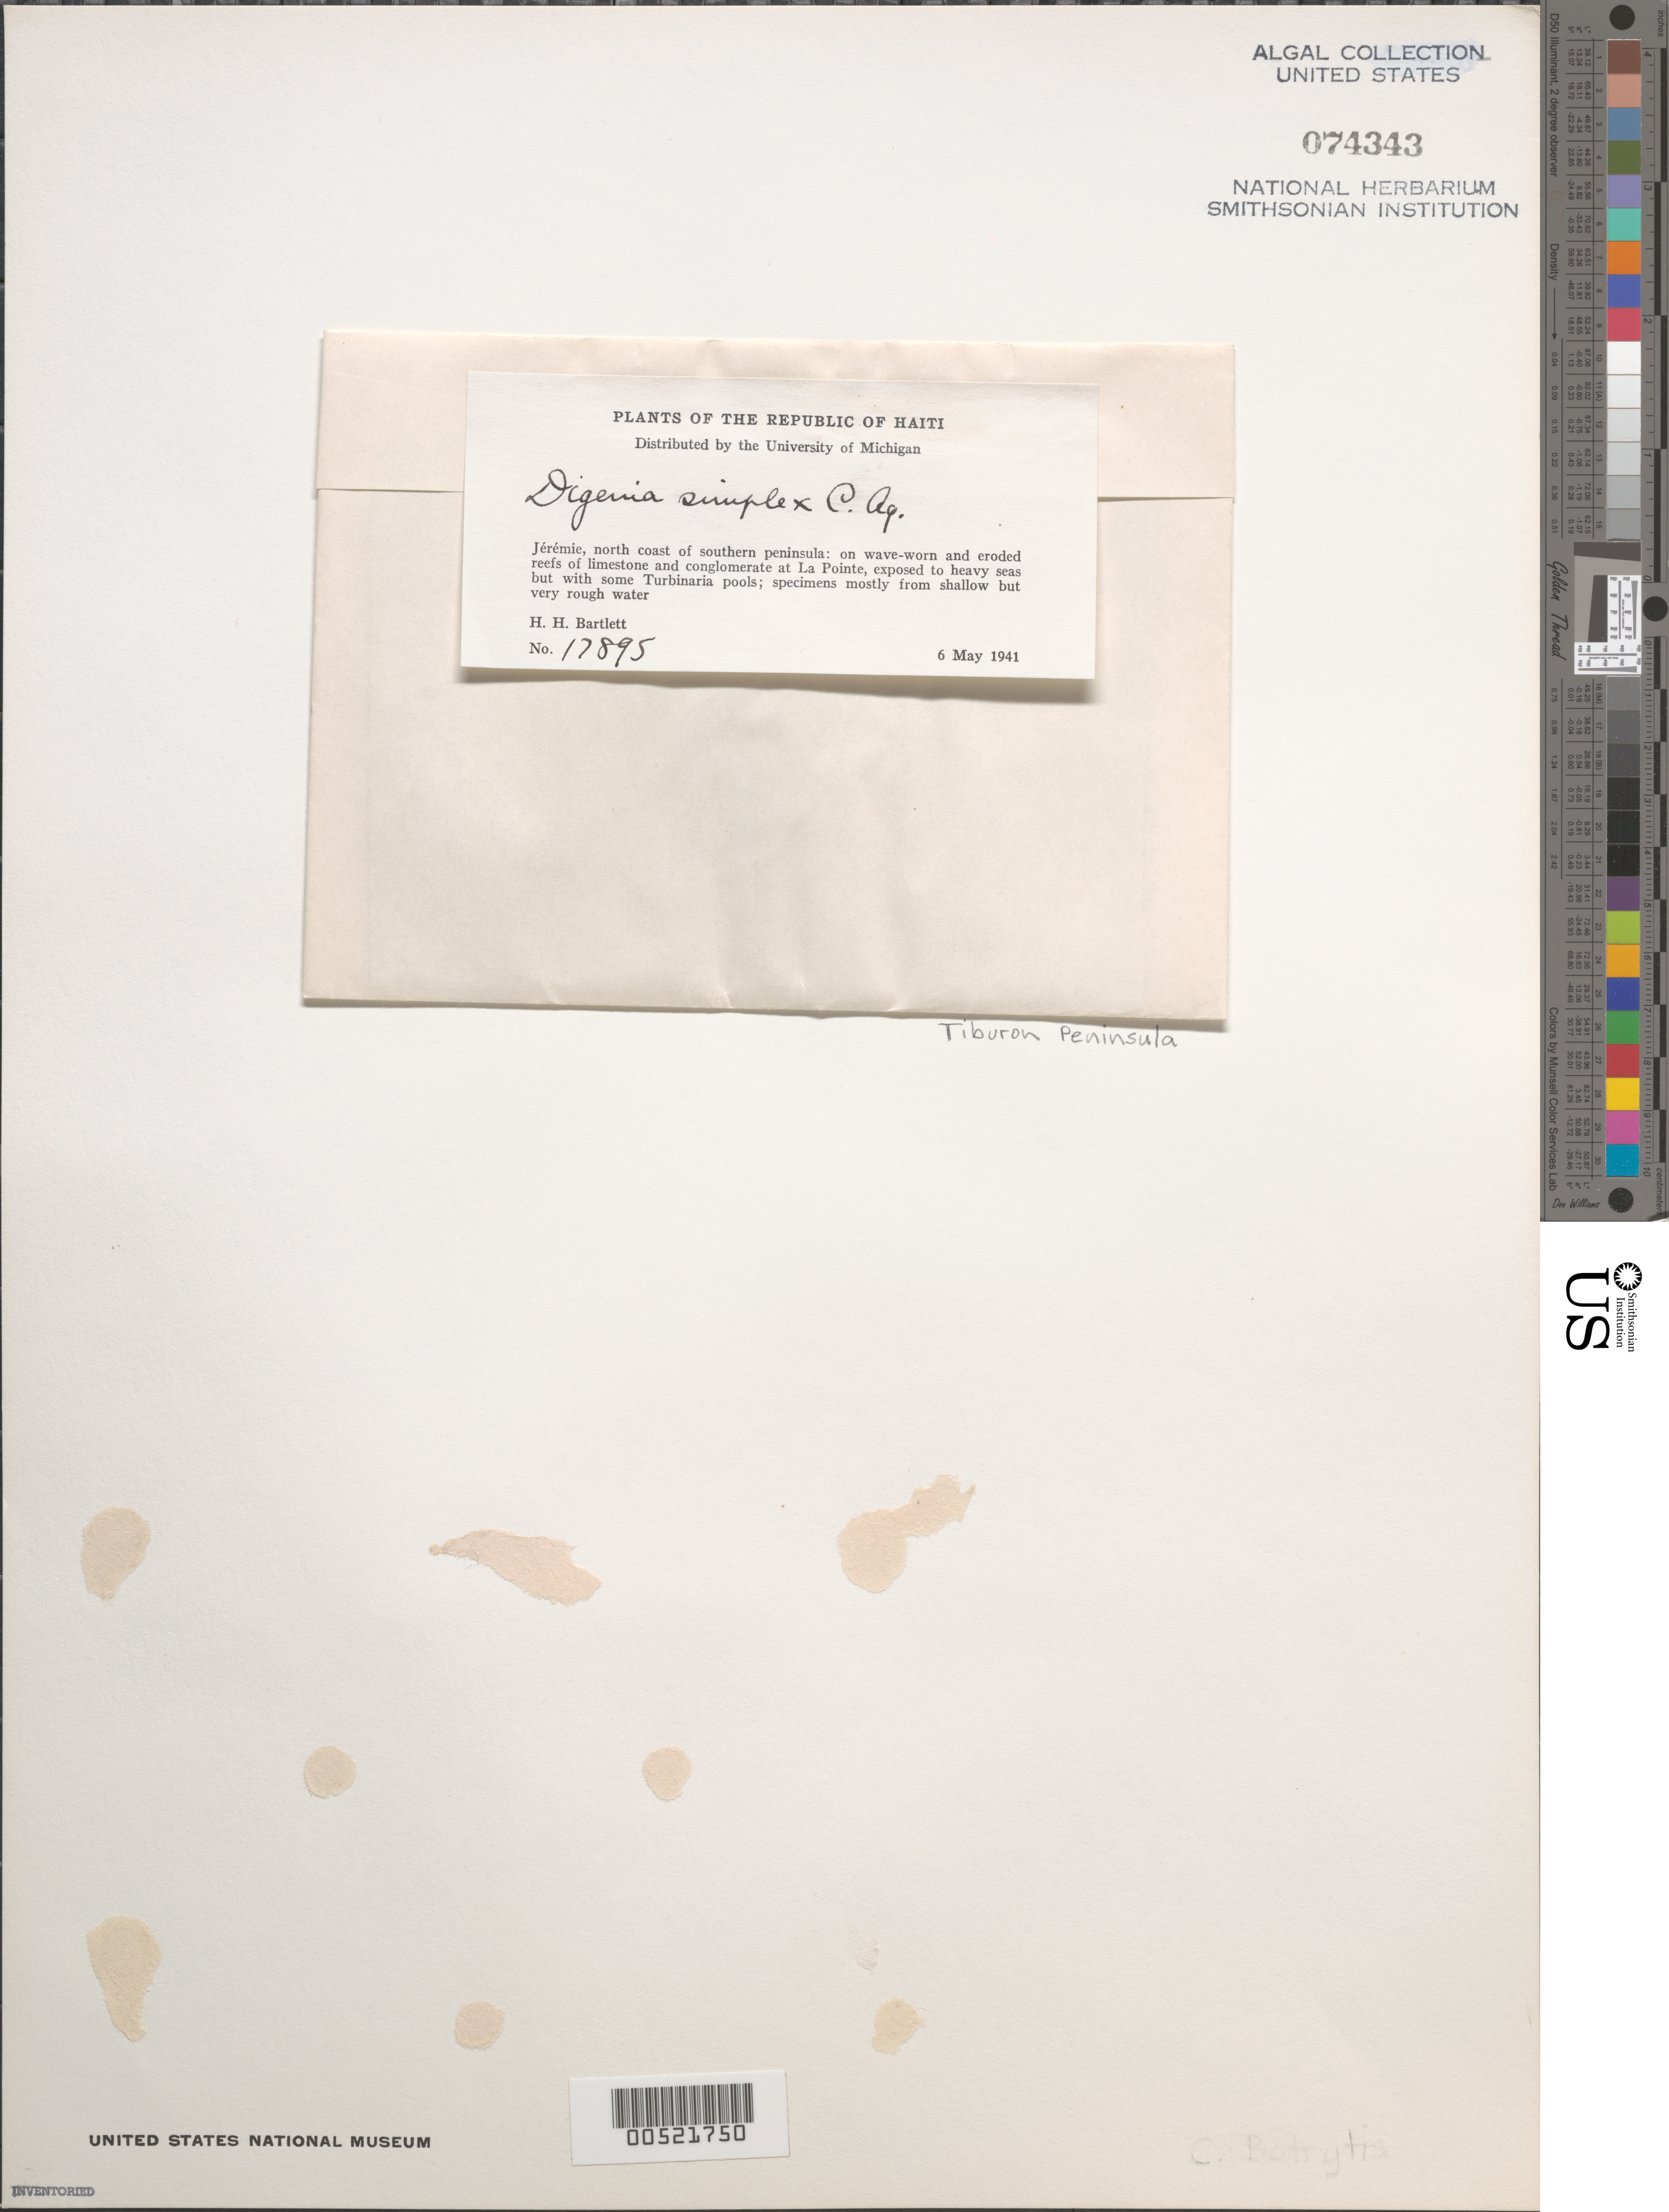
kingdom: Plantae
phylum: Rhodophyta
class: Florideophyceae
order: Ceramiales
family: Rhodomelaceae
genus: Digenea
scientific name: Digenea simplex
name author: (Wulfen) C. Agardh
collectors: H. H. Bartlett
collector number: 17895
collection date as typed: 06 May 1941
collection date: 1941-05-06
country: Haiti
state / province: Sud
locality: La Pointe, Jeremie, Tiburon Peninsula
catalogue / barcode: US 74343